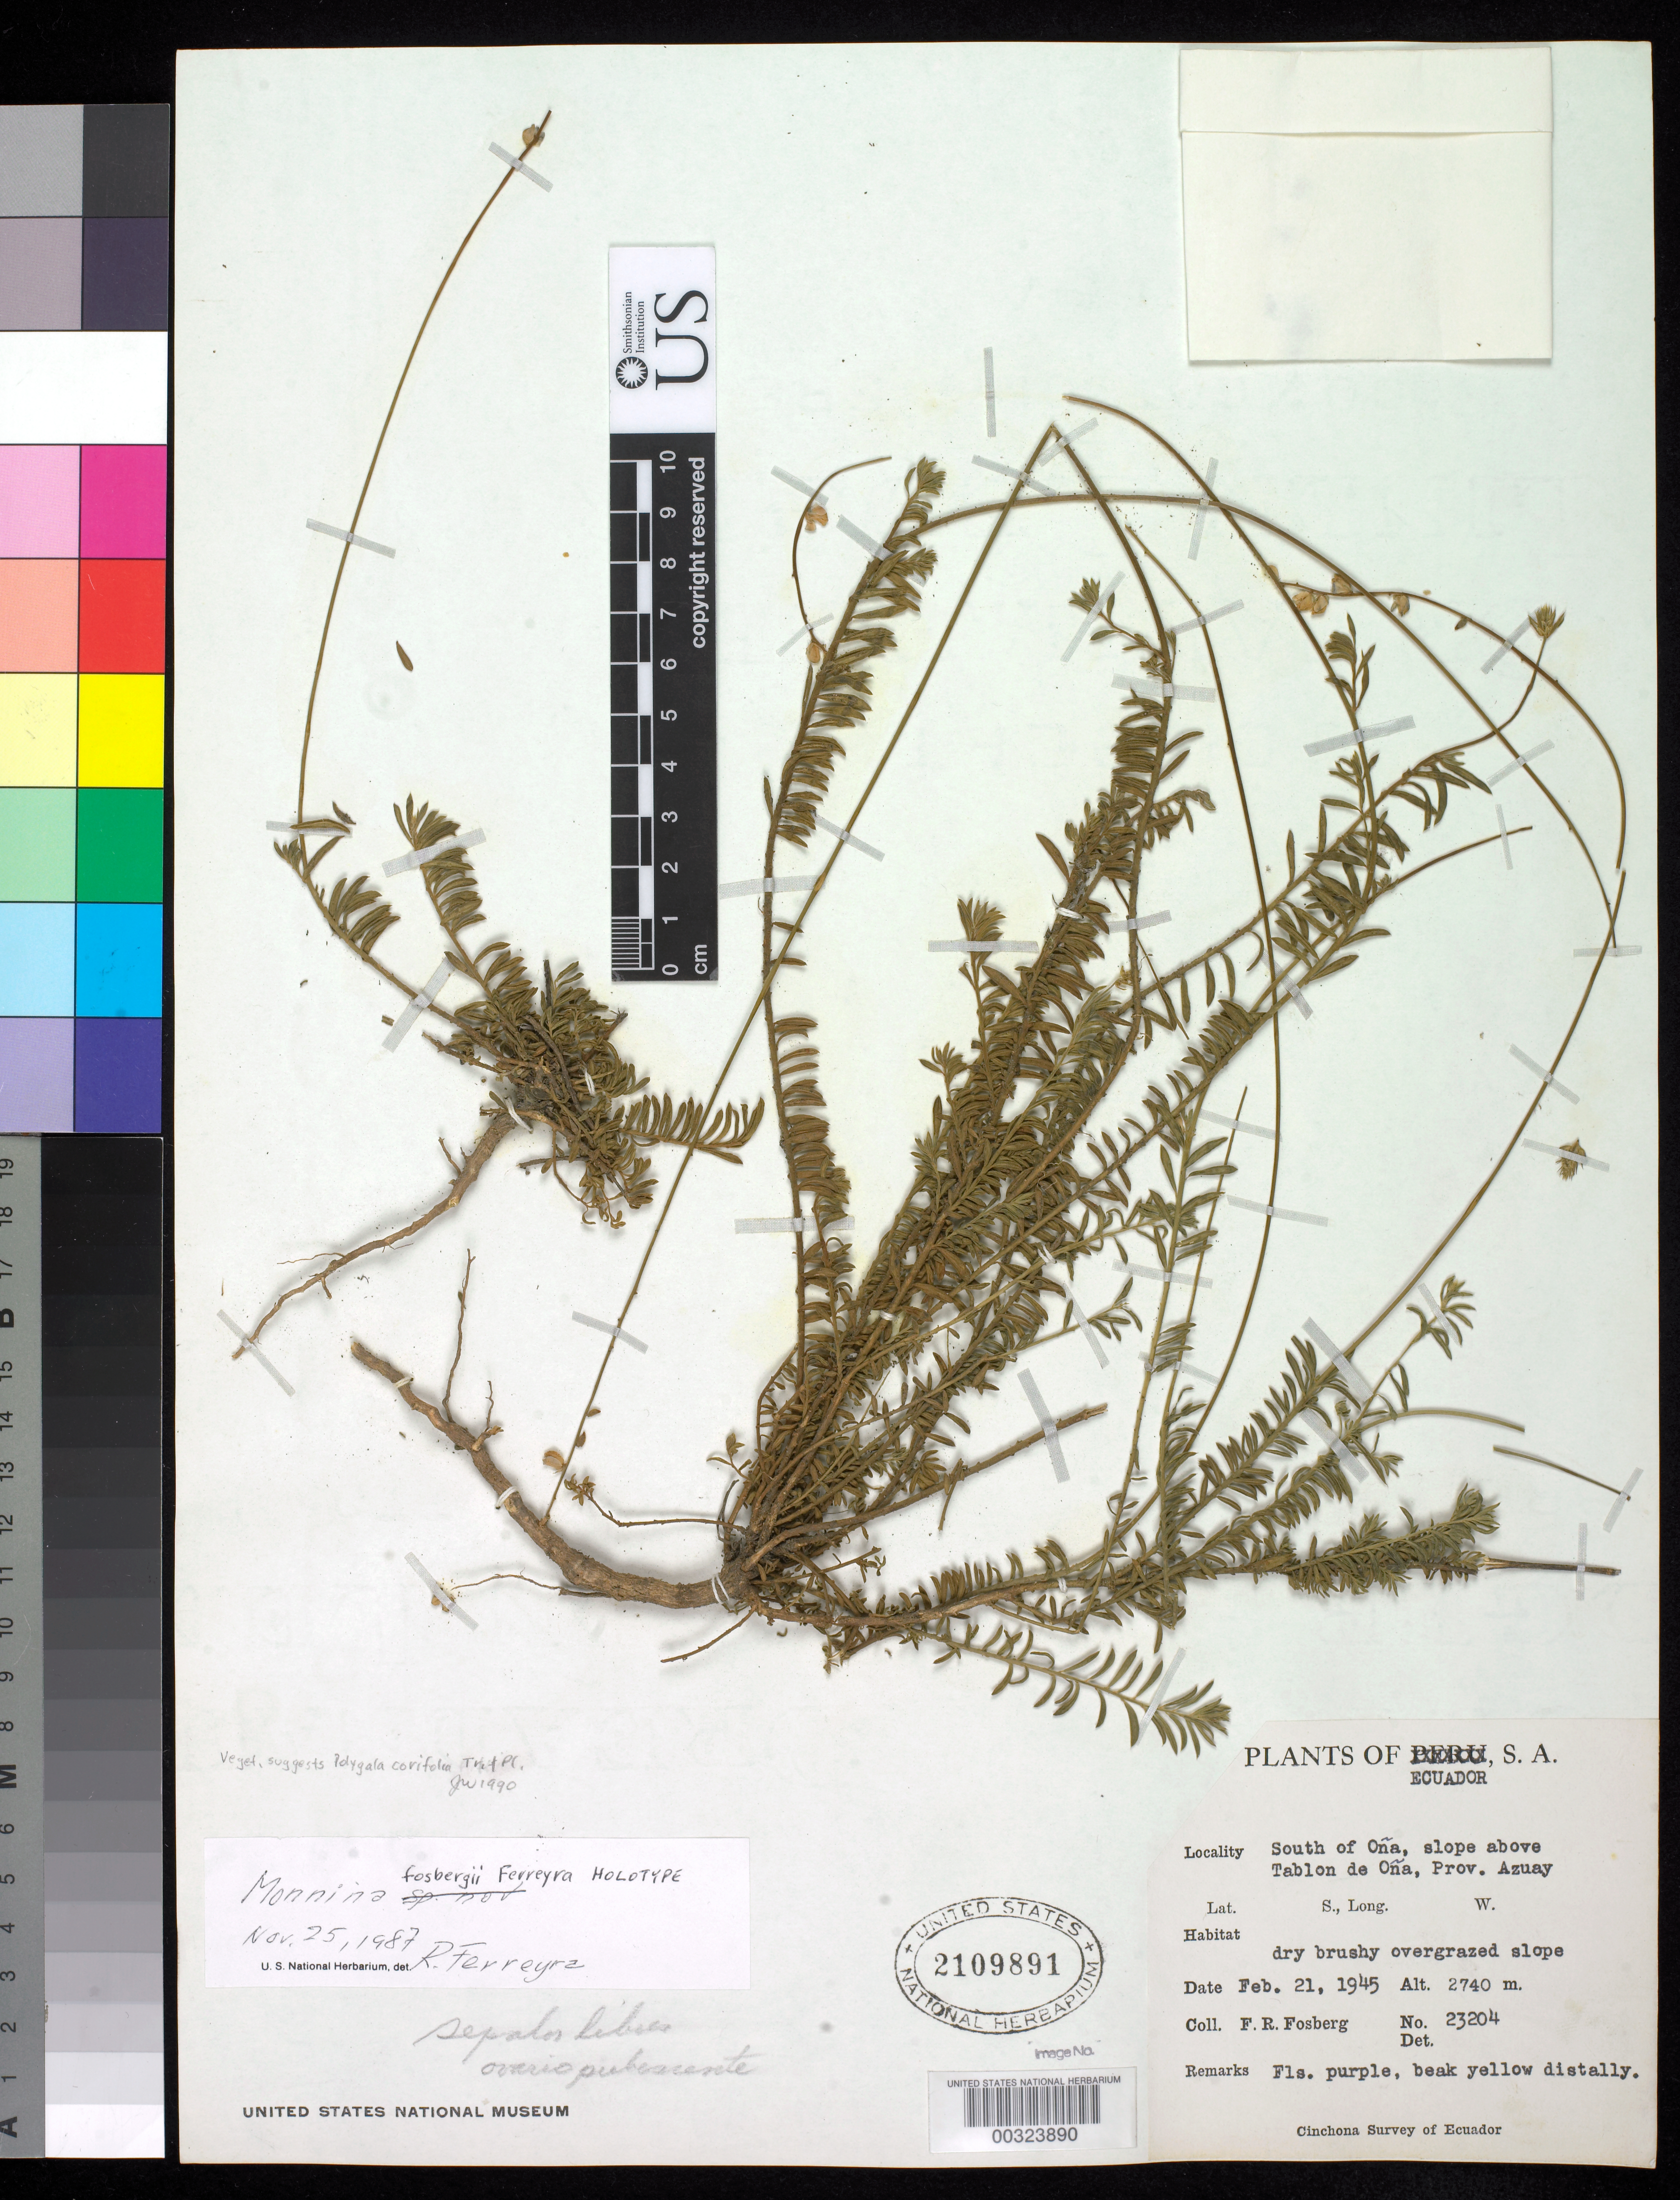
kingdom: Plantae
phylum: Tracheophyta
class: Magnoliopsida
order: Fabales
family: Polygalaceae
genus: Monnina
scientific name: Monnina fosbergii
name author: Ferreyra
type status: Holotype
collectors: F. R. Fosberg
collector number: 23204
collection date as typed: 21 Feb 1945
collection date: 1945-02-21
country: Ecuador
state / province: Azuay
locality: S of Ona, slope above Tablon de Ona.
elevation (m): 2740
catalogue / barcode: US 2109891